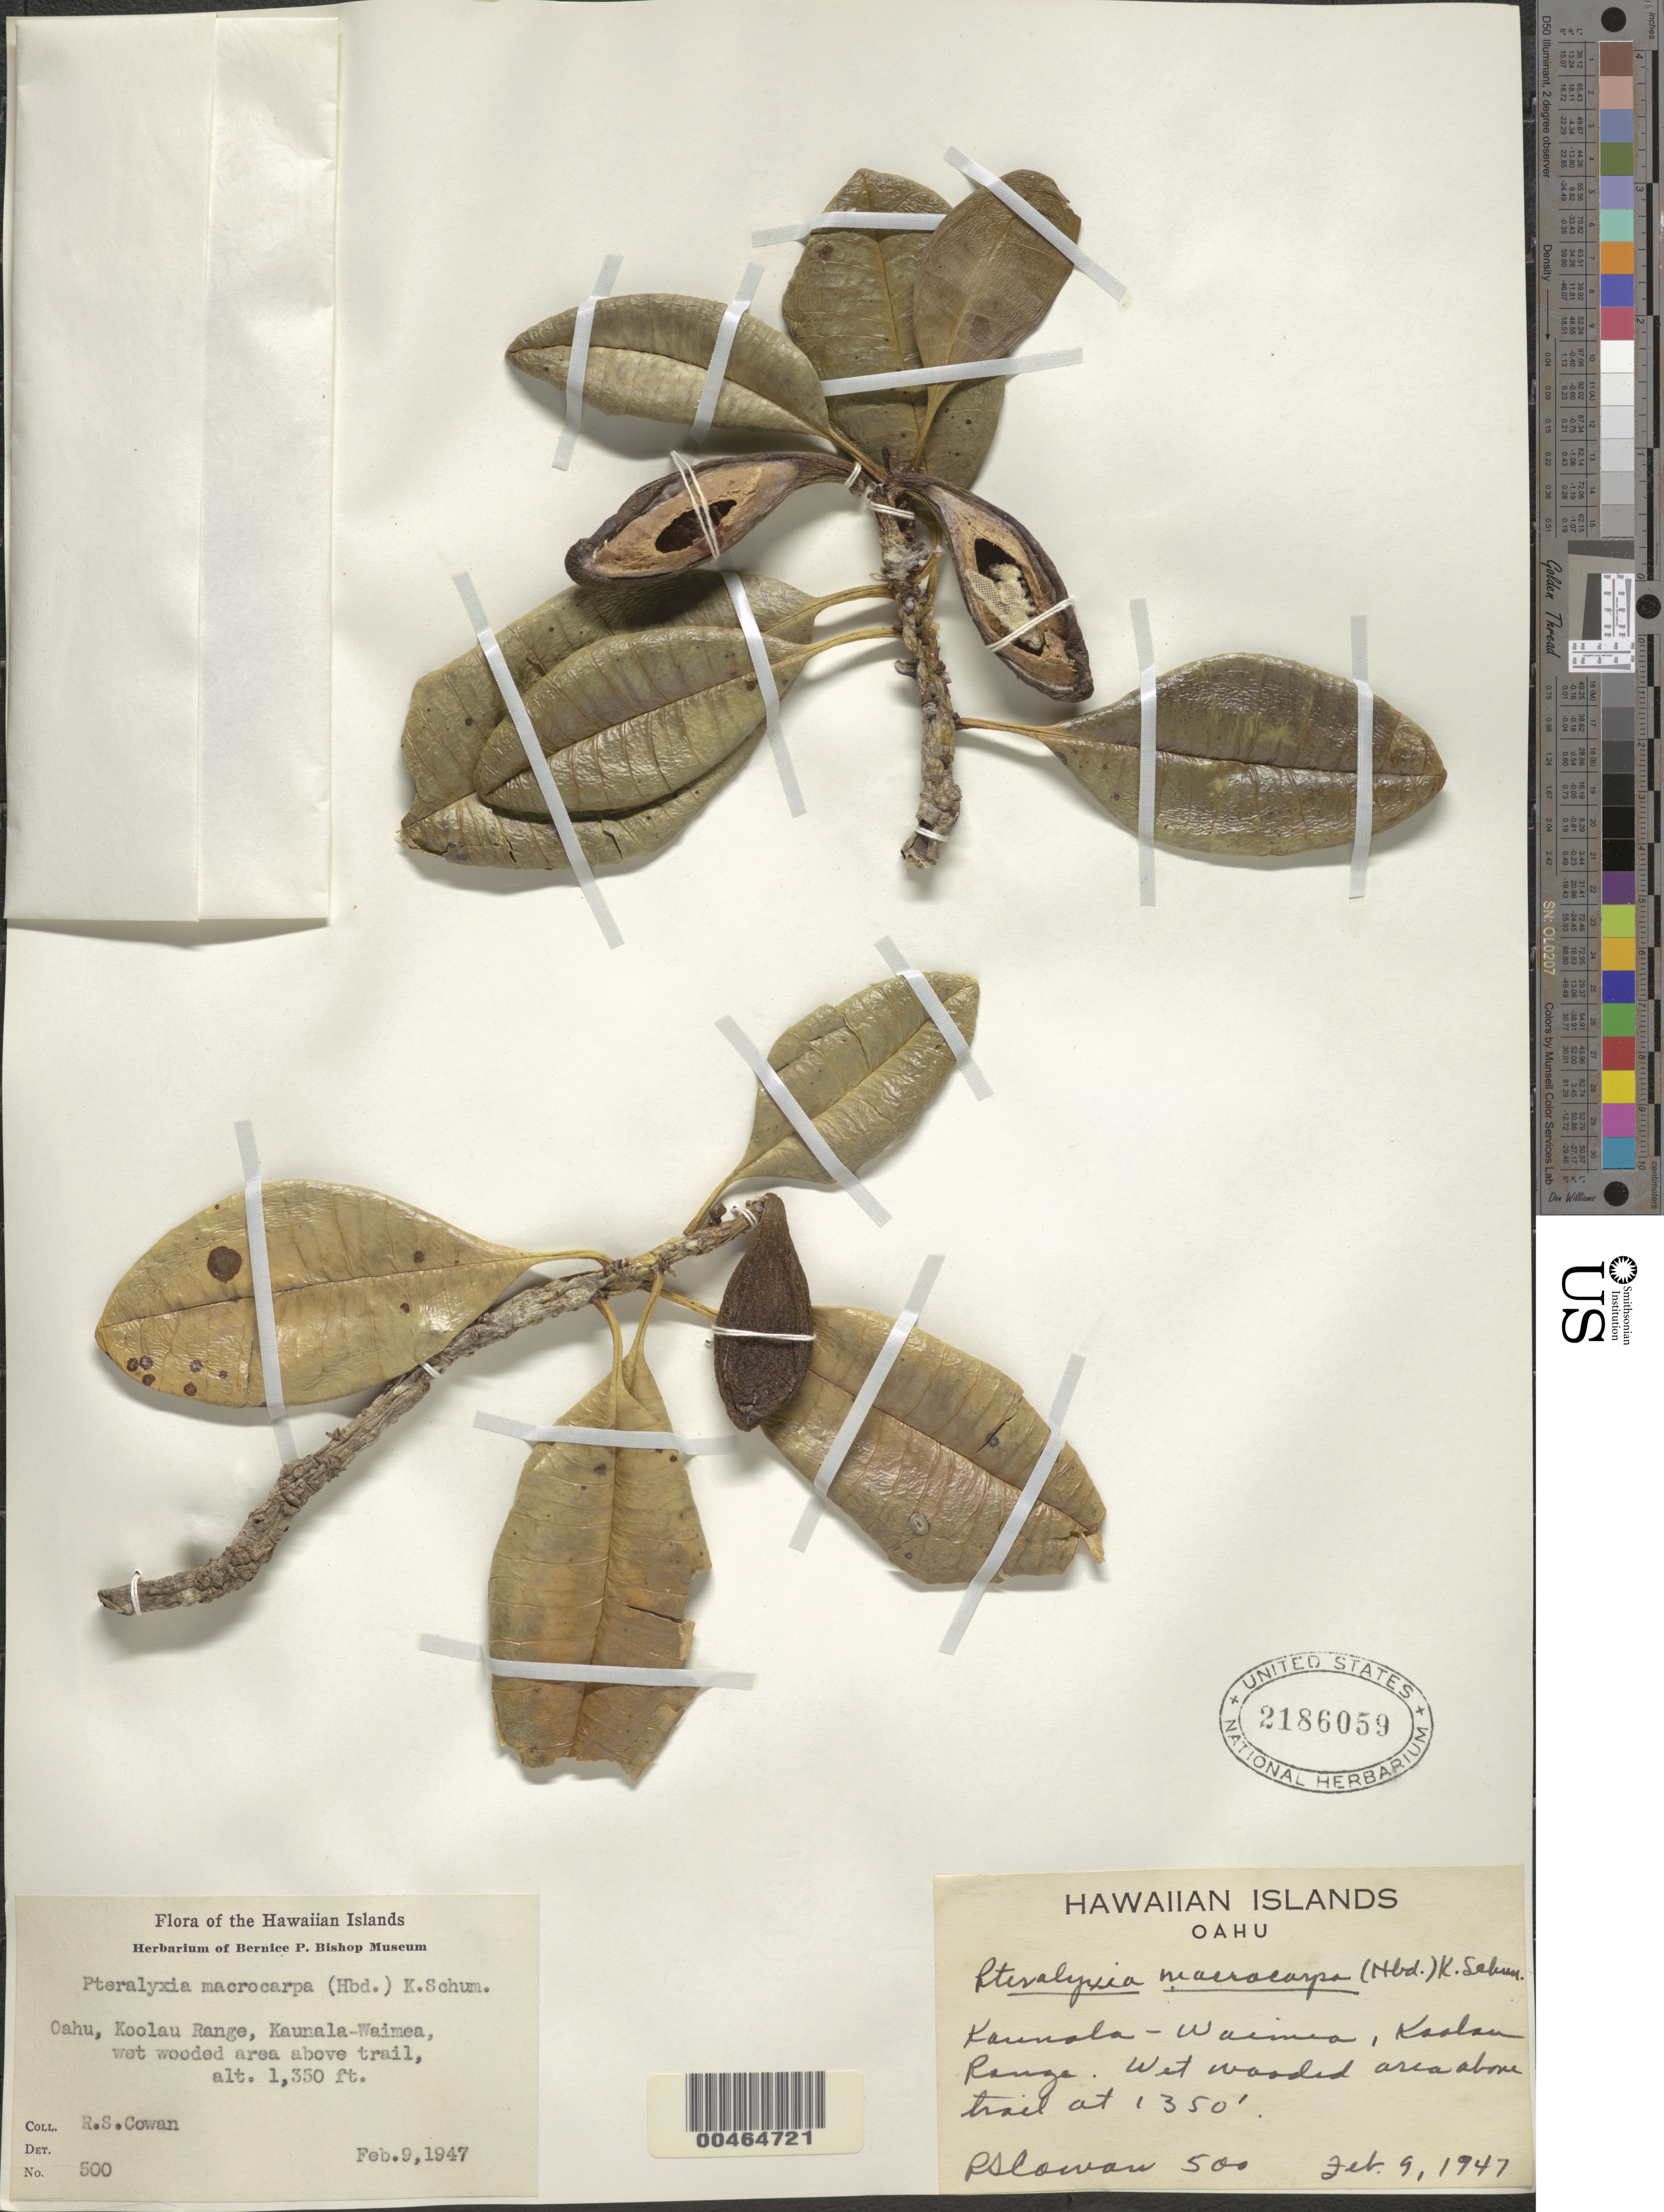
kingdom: Plantae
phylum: Tracheophyta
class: Magnoliopsida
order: Gentianales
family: Apocynaceae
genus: Pteralyxia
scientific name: Pteralyxia macrocarpa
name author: (Hillebr.) K. Schum.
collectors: R. S. Cowan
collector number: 500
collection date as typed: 9 Feb 1947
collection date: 1947-02-09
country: United States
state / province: Hawaii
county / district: Honolulu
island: Oahu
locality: Koolau Range, Kaunala-Waimea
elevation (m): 411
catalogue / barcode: US 2186059